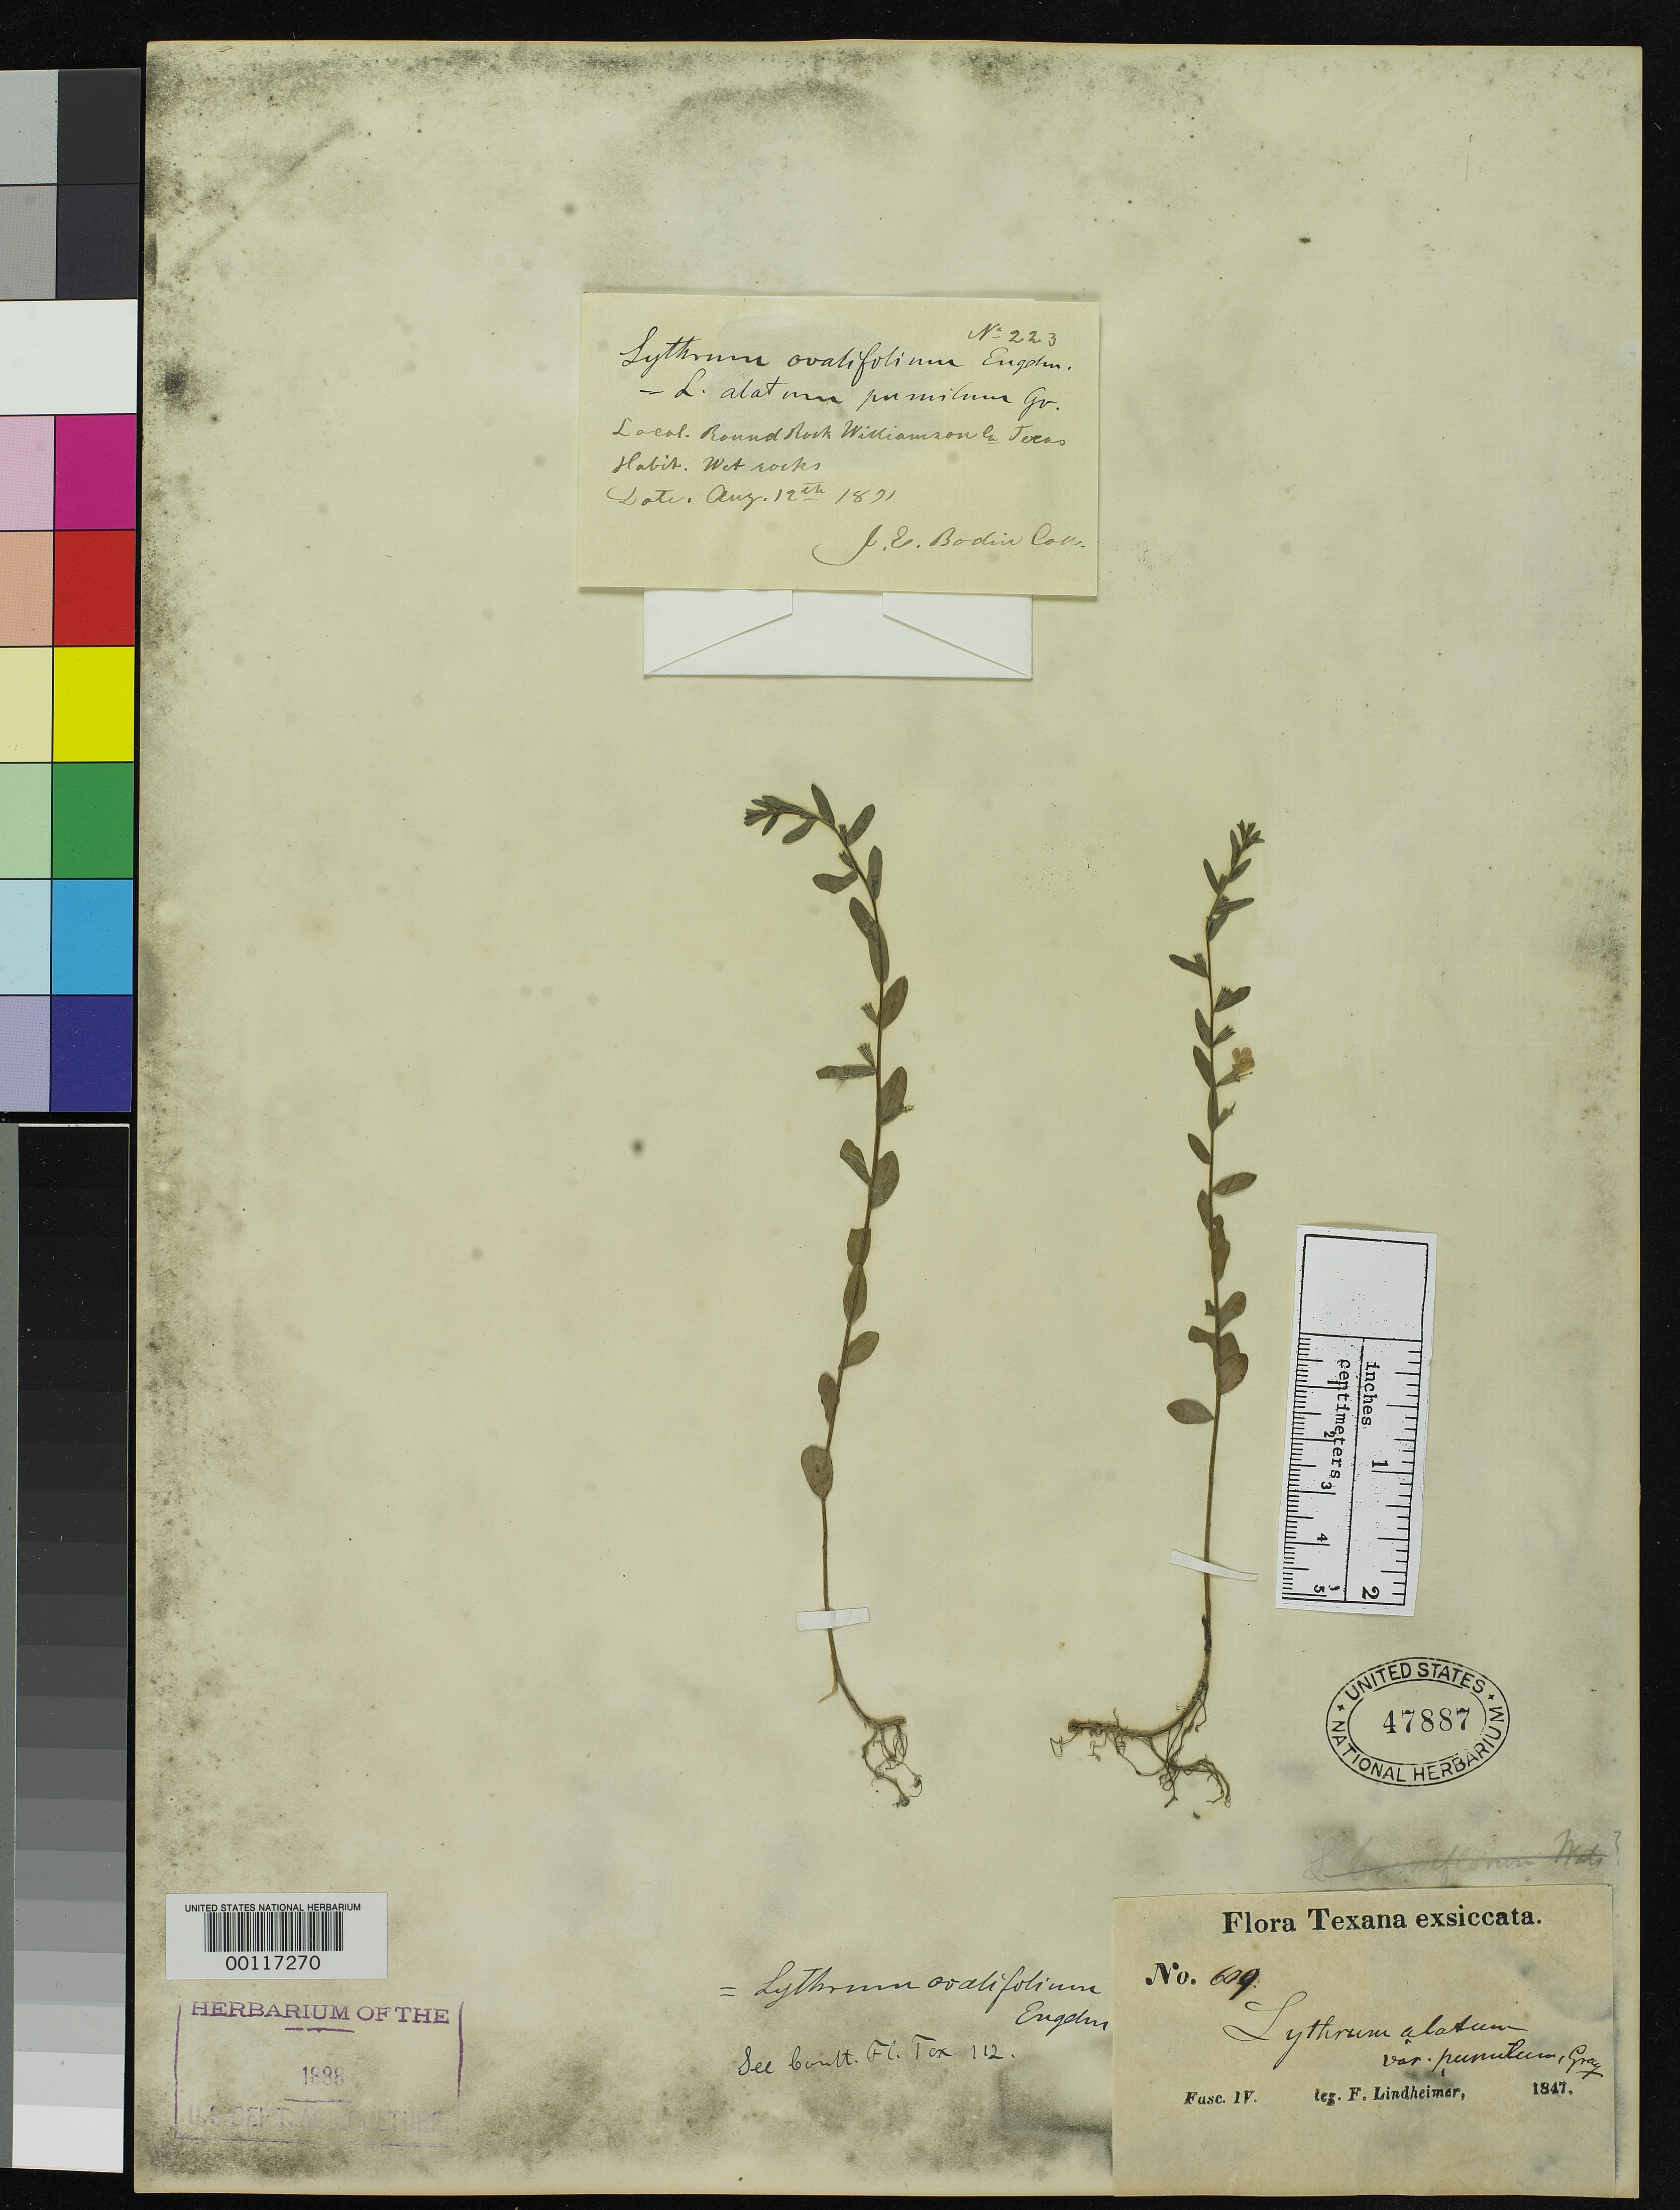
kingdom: Plantae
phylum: Tracheophyta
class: Magnoliopsida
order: Myrtales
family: Lythraceae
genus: Lythrum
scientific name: Lythrum alatum var. pumilum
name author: A. Gray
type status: Isotype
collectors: F. J. Lindheimer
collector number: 609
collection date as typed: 1847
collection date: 1847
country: United States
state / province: Texas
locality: Sister Creek.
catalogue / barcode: US 47887